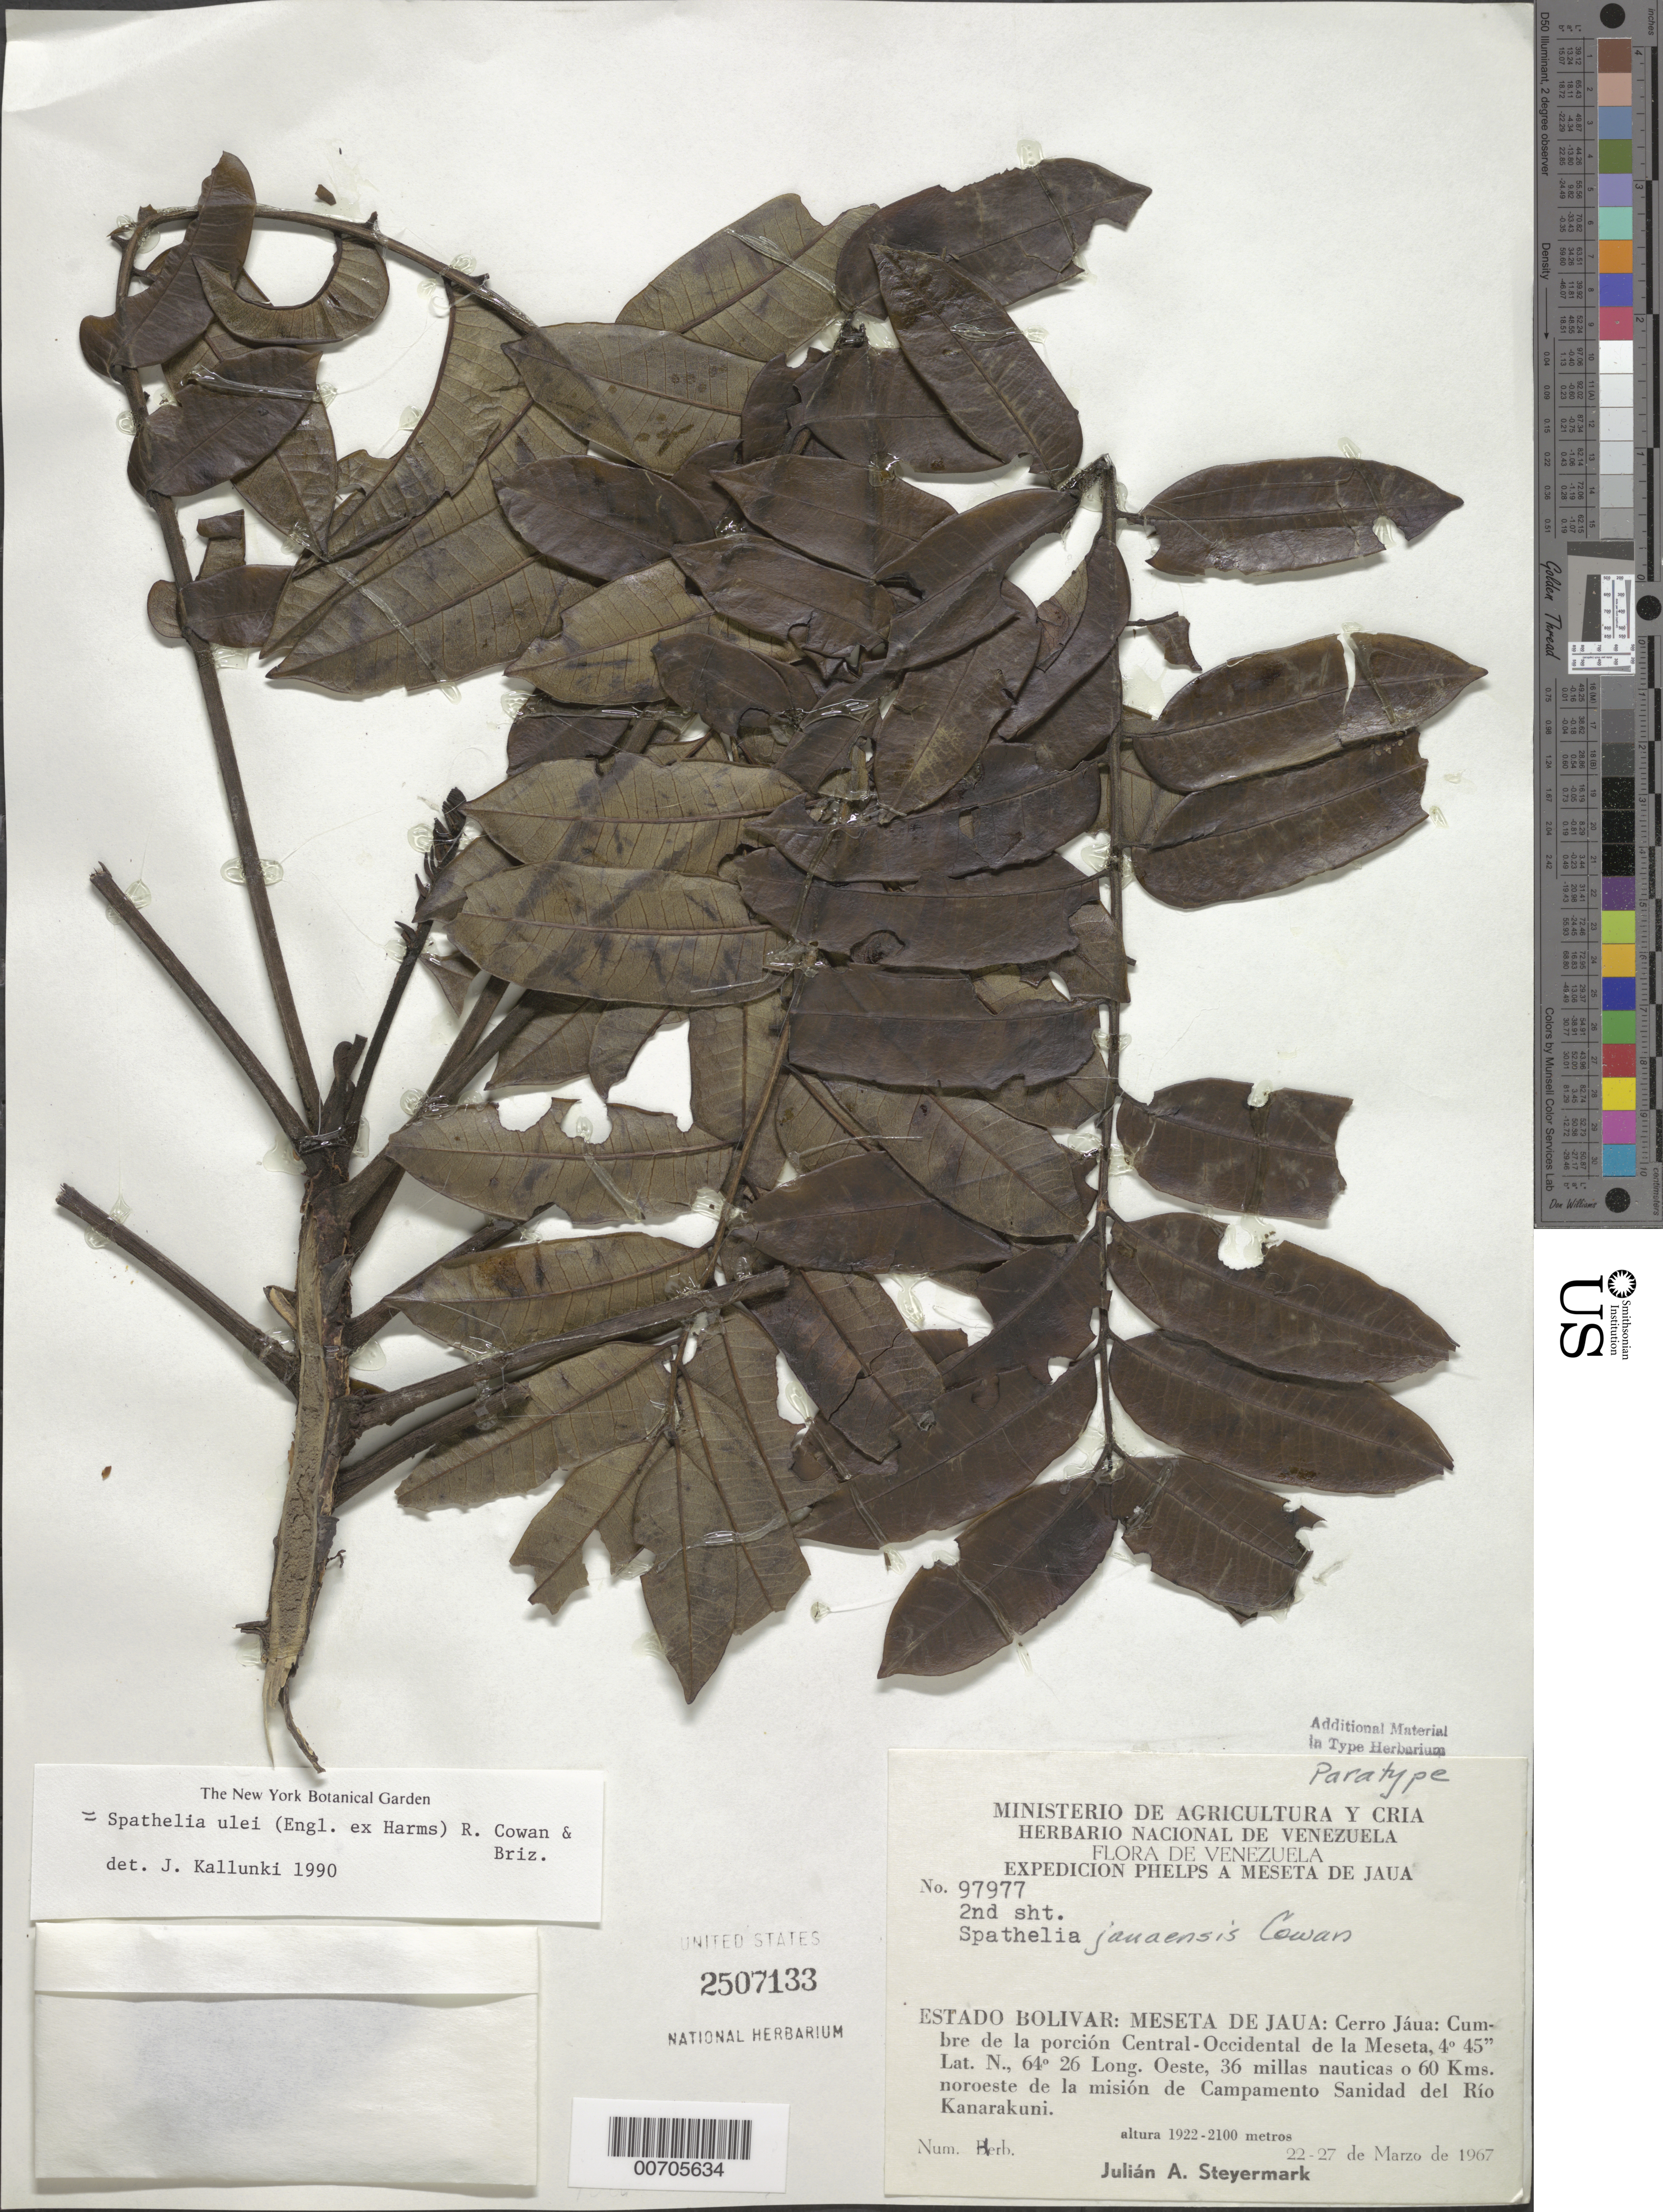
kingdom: Plantae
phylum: Tracheophyta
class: Magnoliopsida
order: Sapindales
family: Rutaceae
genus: Sohnreyia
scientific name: Sohnreyia ulei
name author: (Engl. ex Harms) Appelhans & Kessler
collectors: J. Steyermark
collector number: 97977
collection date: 1967-03-22/1967-03-27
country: Venezuela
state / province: Bolivar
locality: Meseta de Jaua: Cerro Jáua: Cumbre de la porción Central-Occidental de la Meseta. 36 millas nauticas o 60 Kms. noroeste de la misión de Campamento Sanidad del Río Kanarakuni.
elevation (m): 1922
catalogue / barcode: US 2507133